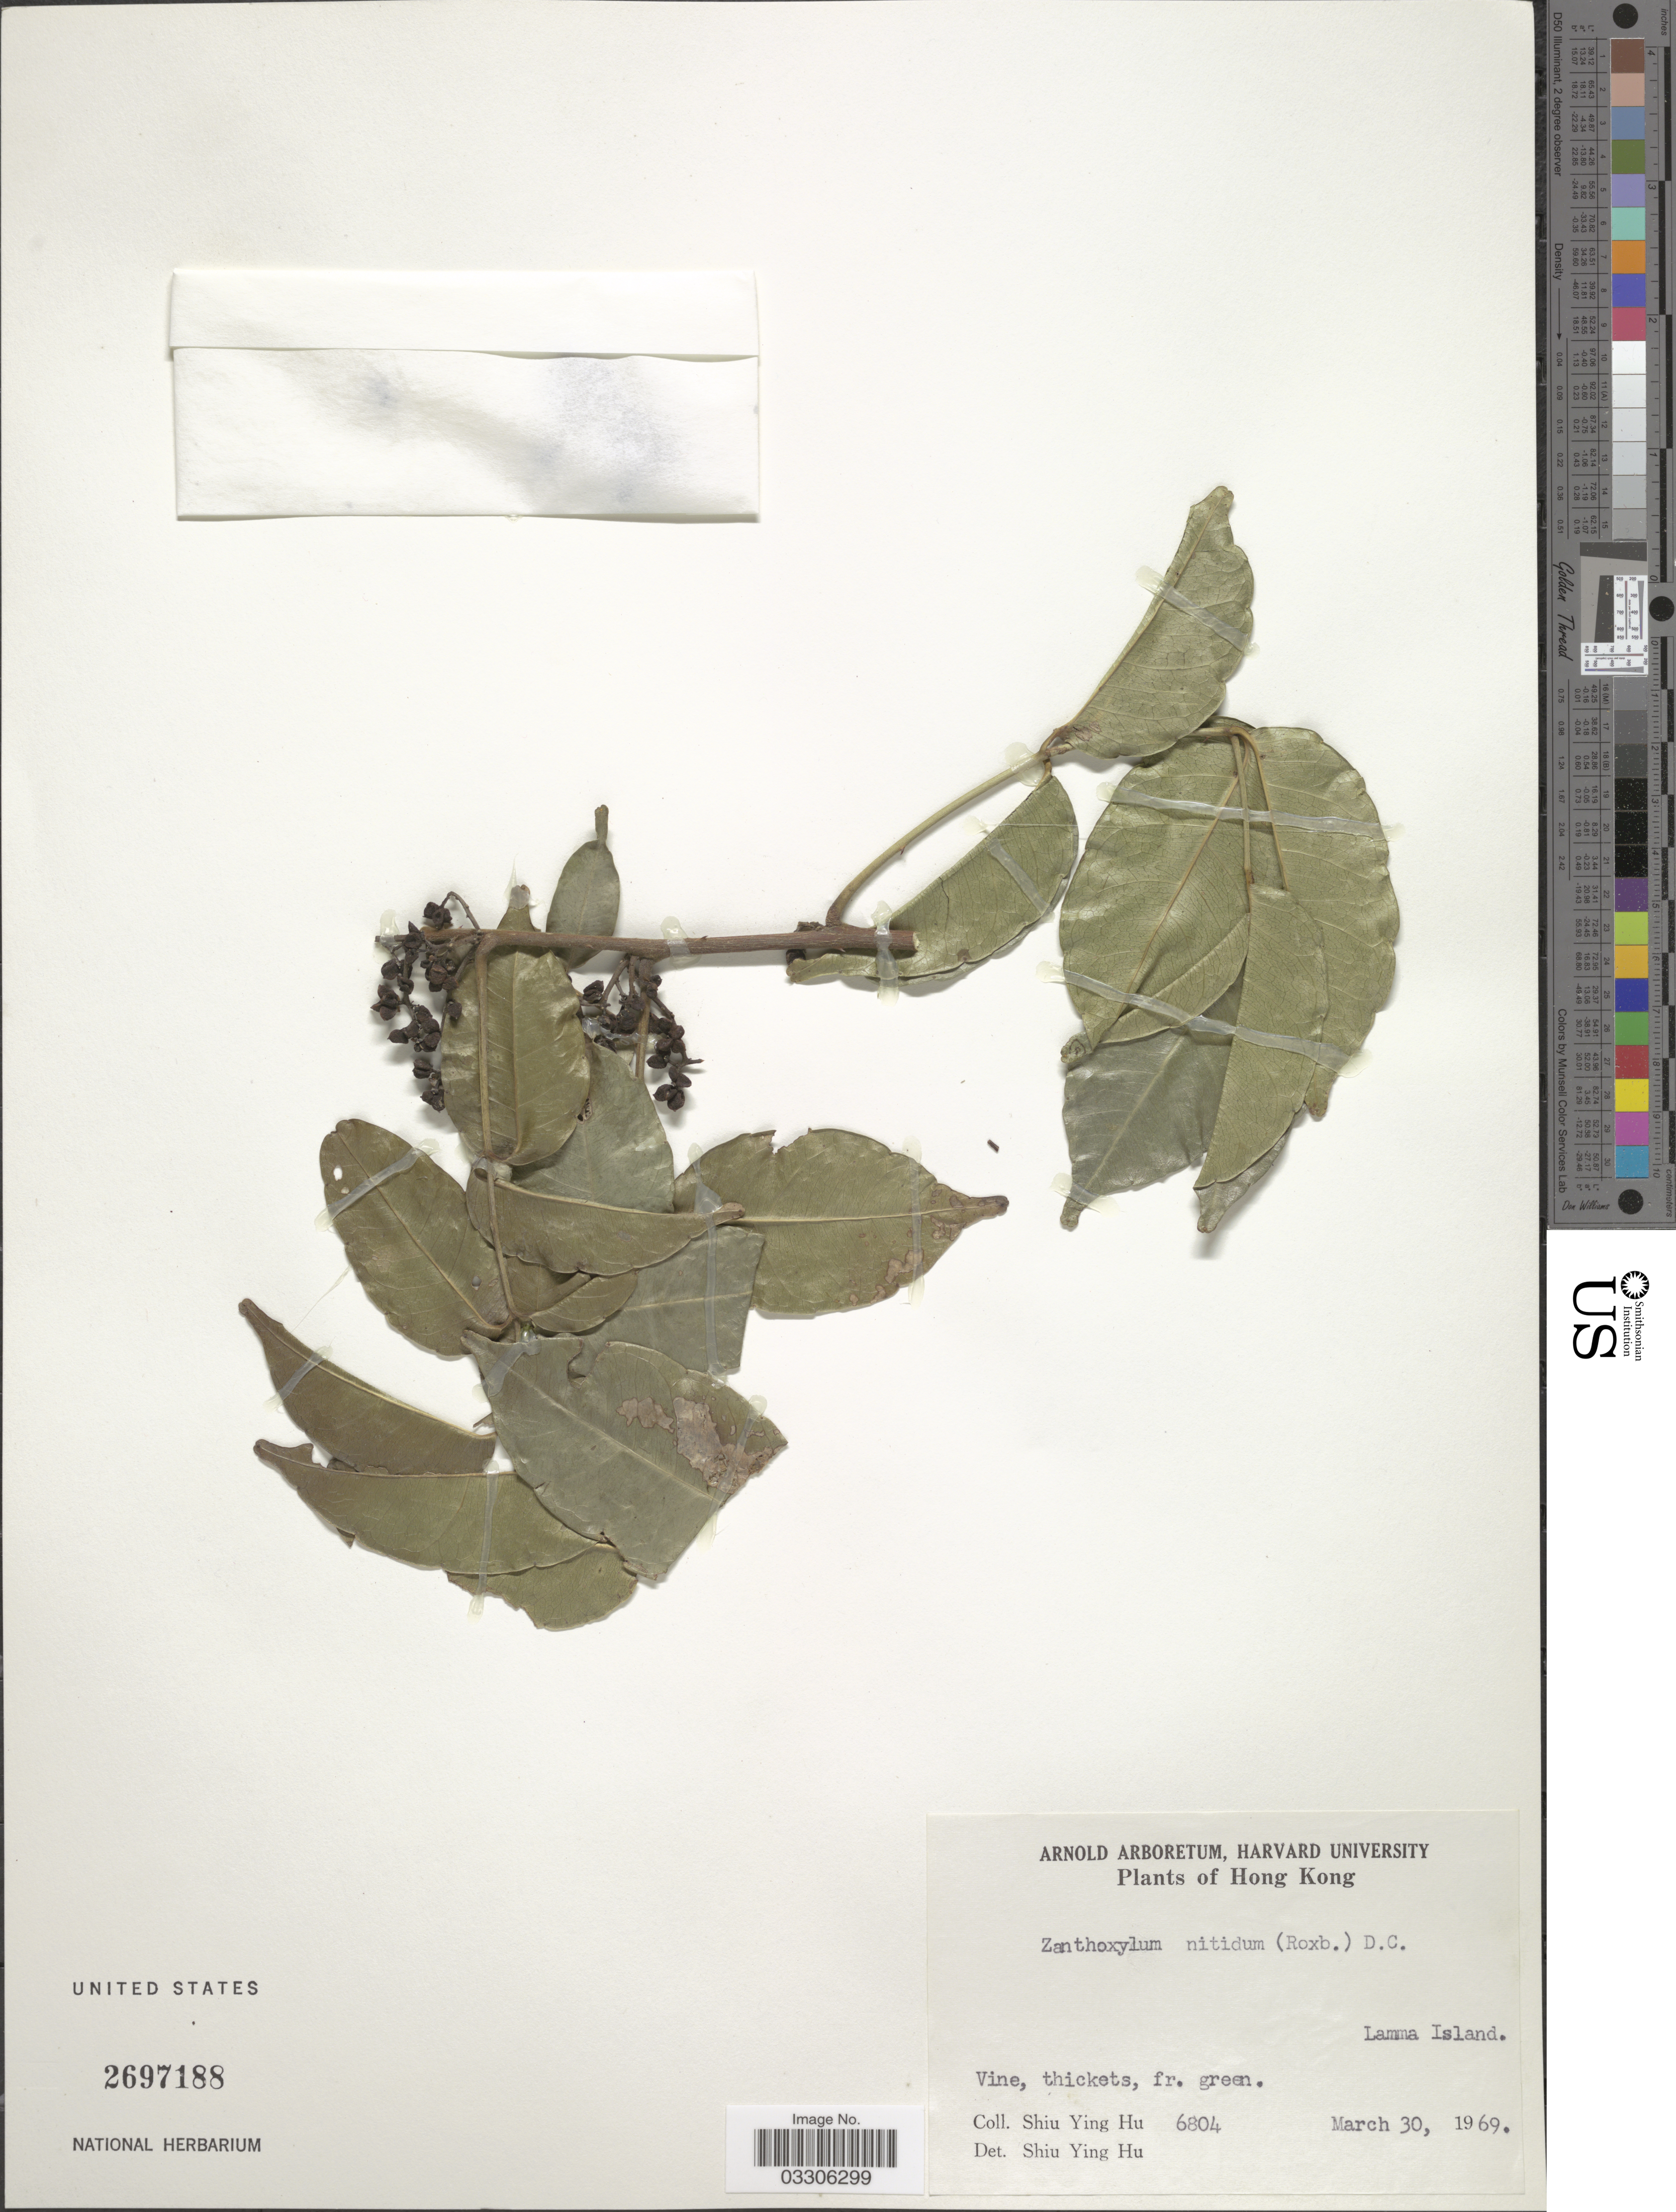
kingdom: Plantae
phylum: Tracheophyta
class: Magnoliopsida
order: Sapindales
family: Rutaceae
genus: Zanthoxylum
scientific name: Zanthoxylum nitidum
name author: Bunge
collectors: S. Y. Hu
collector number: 6804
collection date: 1969-03-30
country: China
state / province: Hong Kong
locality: Lamma Island.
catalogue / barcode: US 2697188